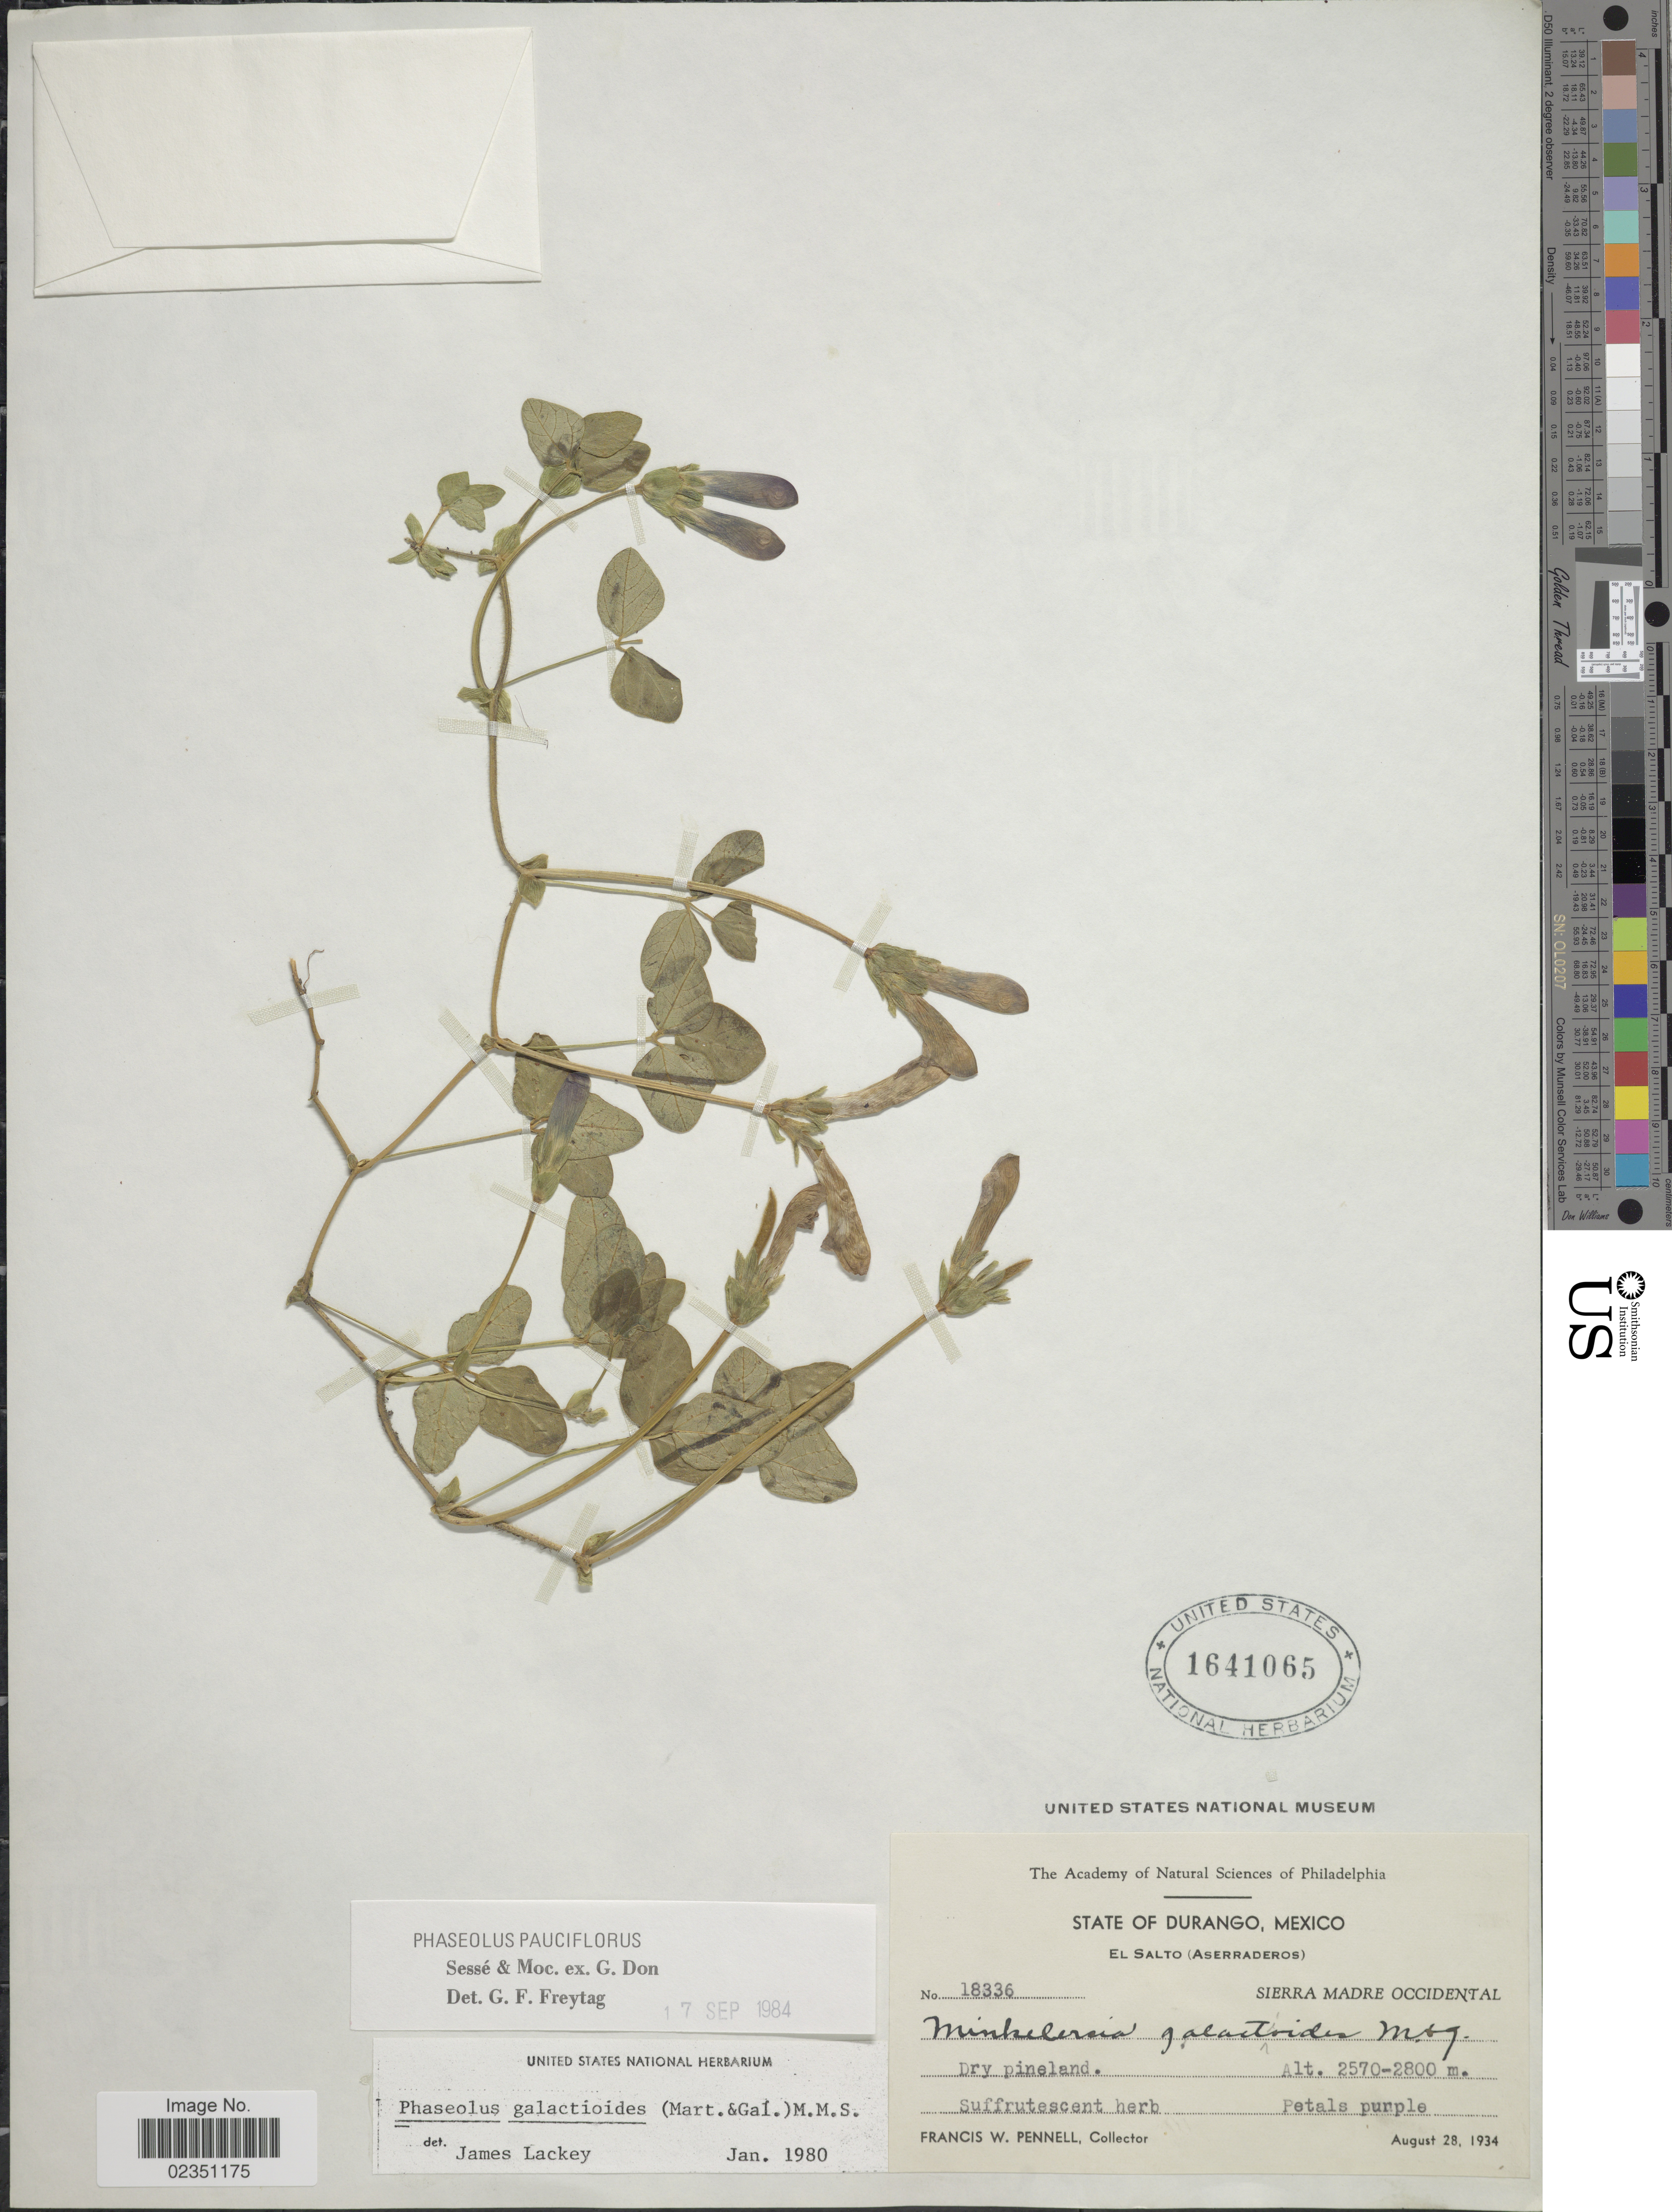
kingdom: Plantae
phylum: Tracheophyta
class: Magnoliopsida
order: Fabales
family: Fabaceae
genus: Phaseolus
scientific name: Phaseolus pauciflorus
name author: Sessé & Moc. ex G. Don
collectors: F. W. Pennell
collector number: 18336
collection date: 1934-08-28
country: Mexico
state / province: Durango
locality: El Salto (Aserraderos). Sierra Madre Occidental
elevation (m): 2570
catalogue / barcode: US 1641065